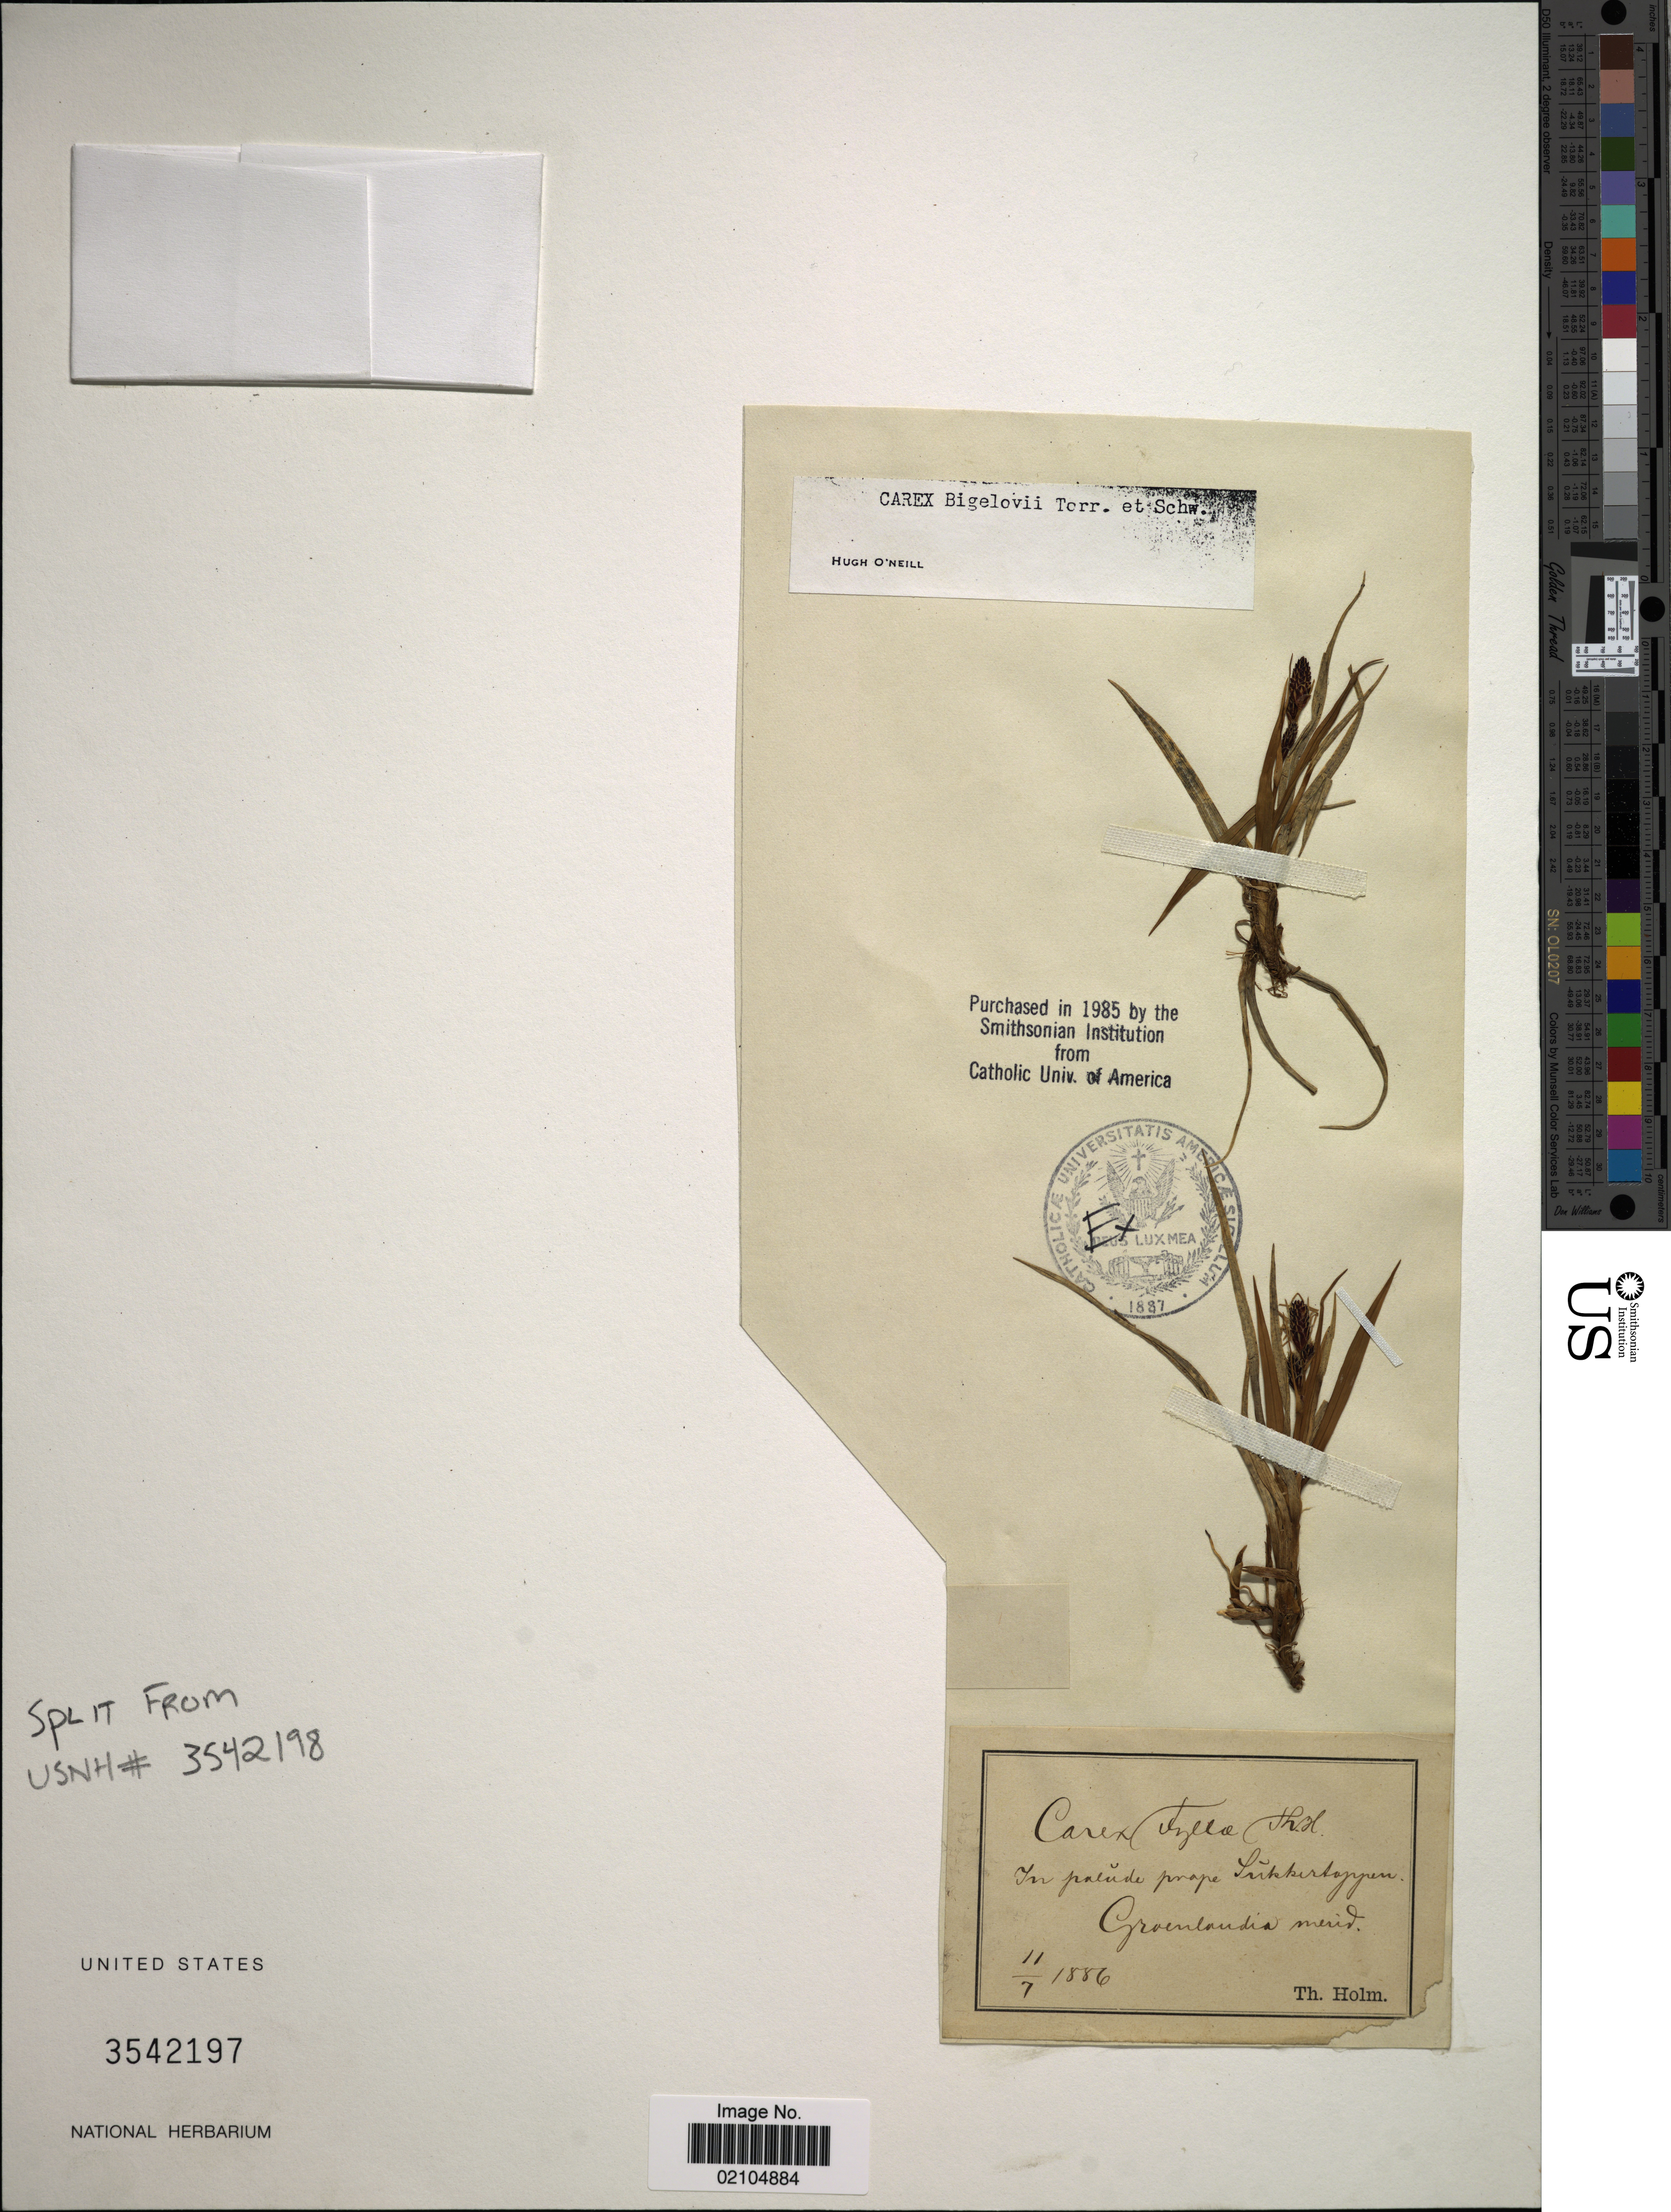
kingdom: Plantae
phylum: Tracheophyta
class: Liliopsida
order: Poales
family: Cyperaceae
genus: Carex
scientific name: Carex bigelowii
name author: Torr. ex Schwein.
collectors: T. Holm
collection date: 1886-07-11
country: Greenland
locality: In palude prope Sukkertoppen, Groenlandia merid.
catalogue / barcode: US 3542197